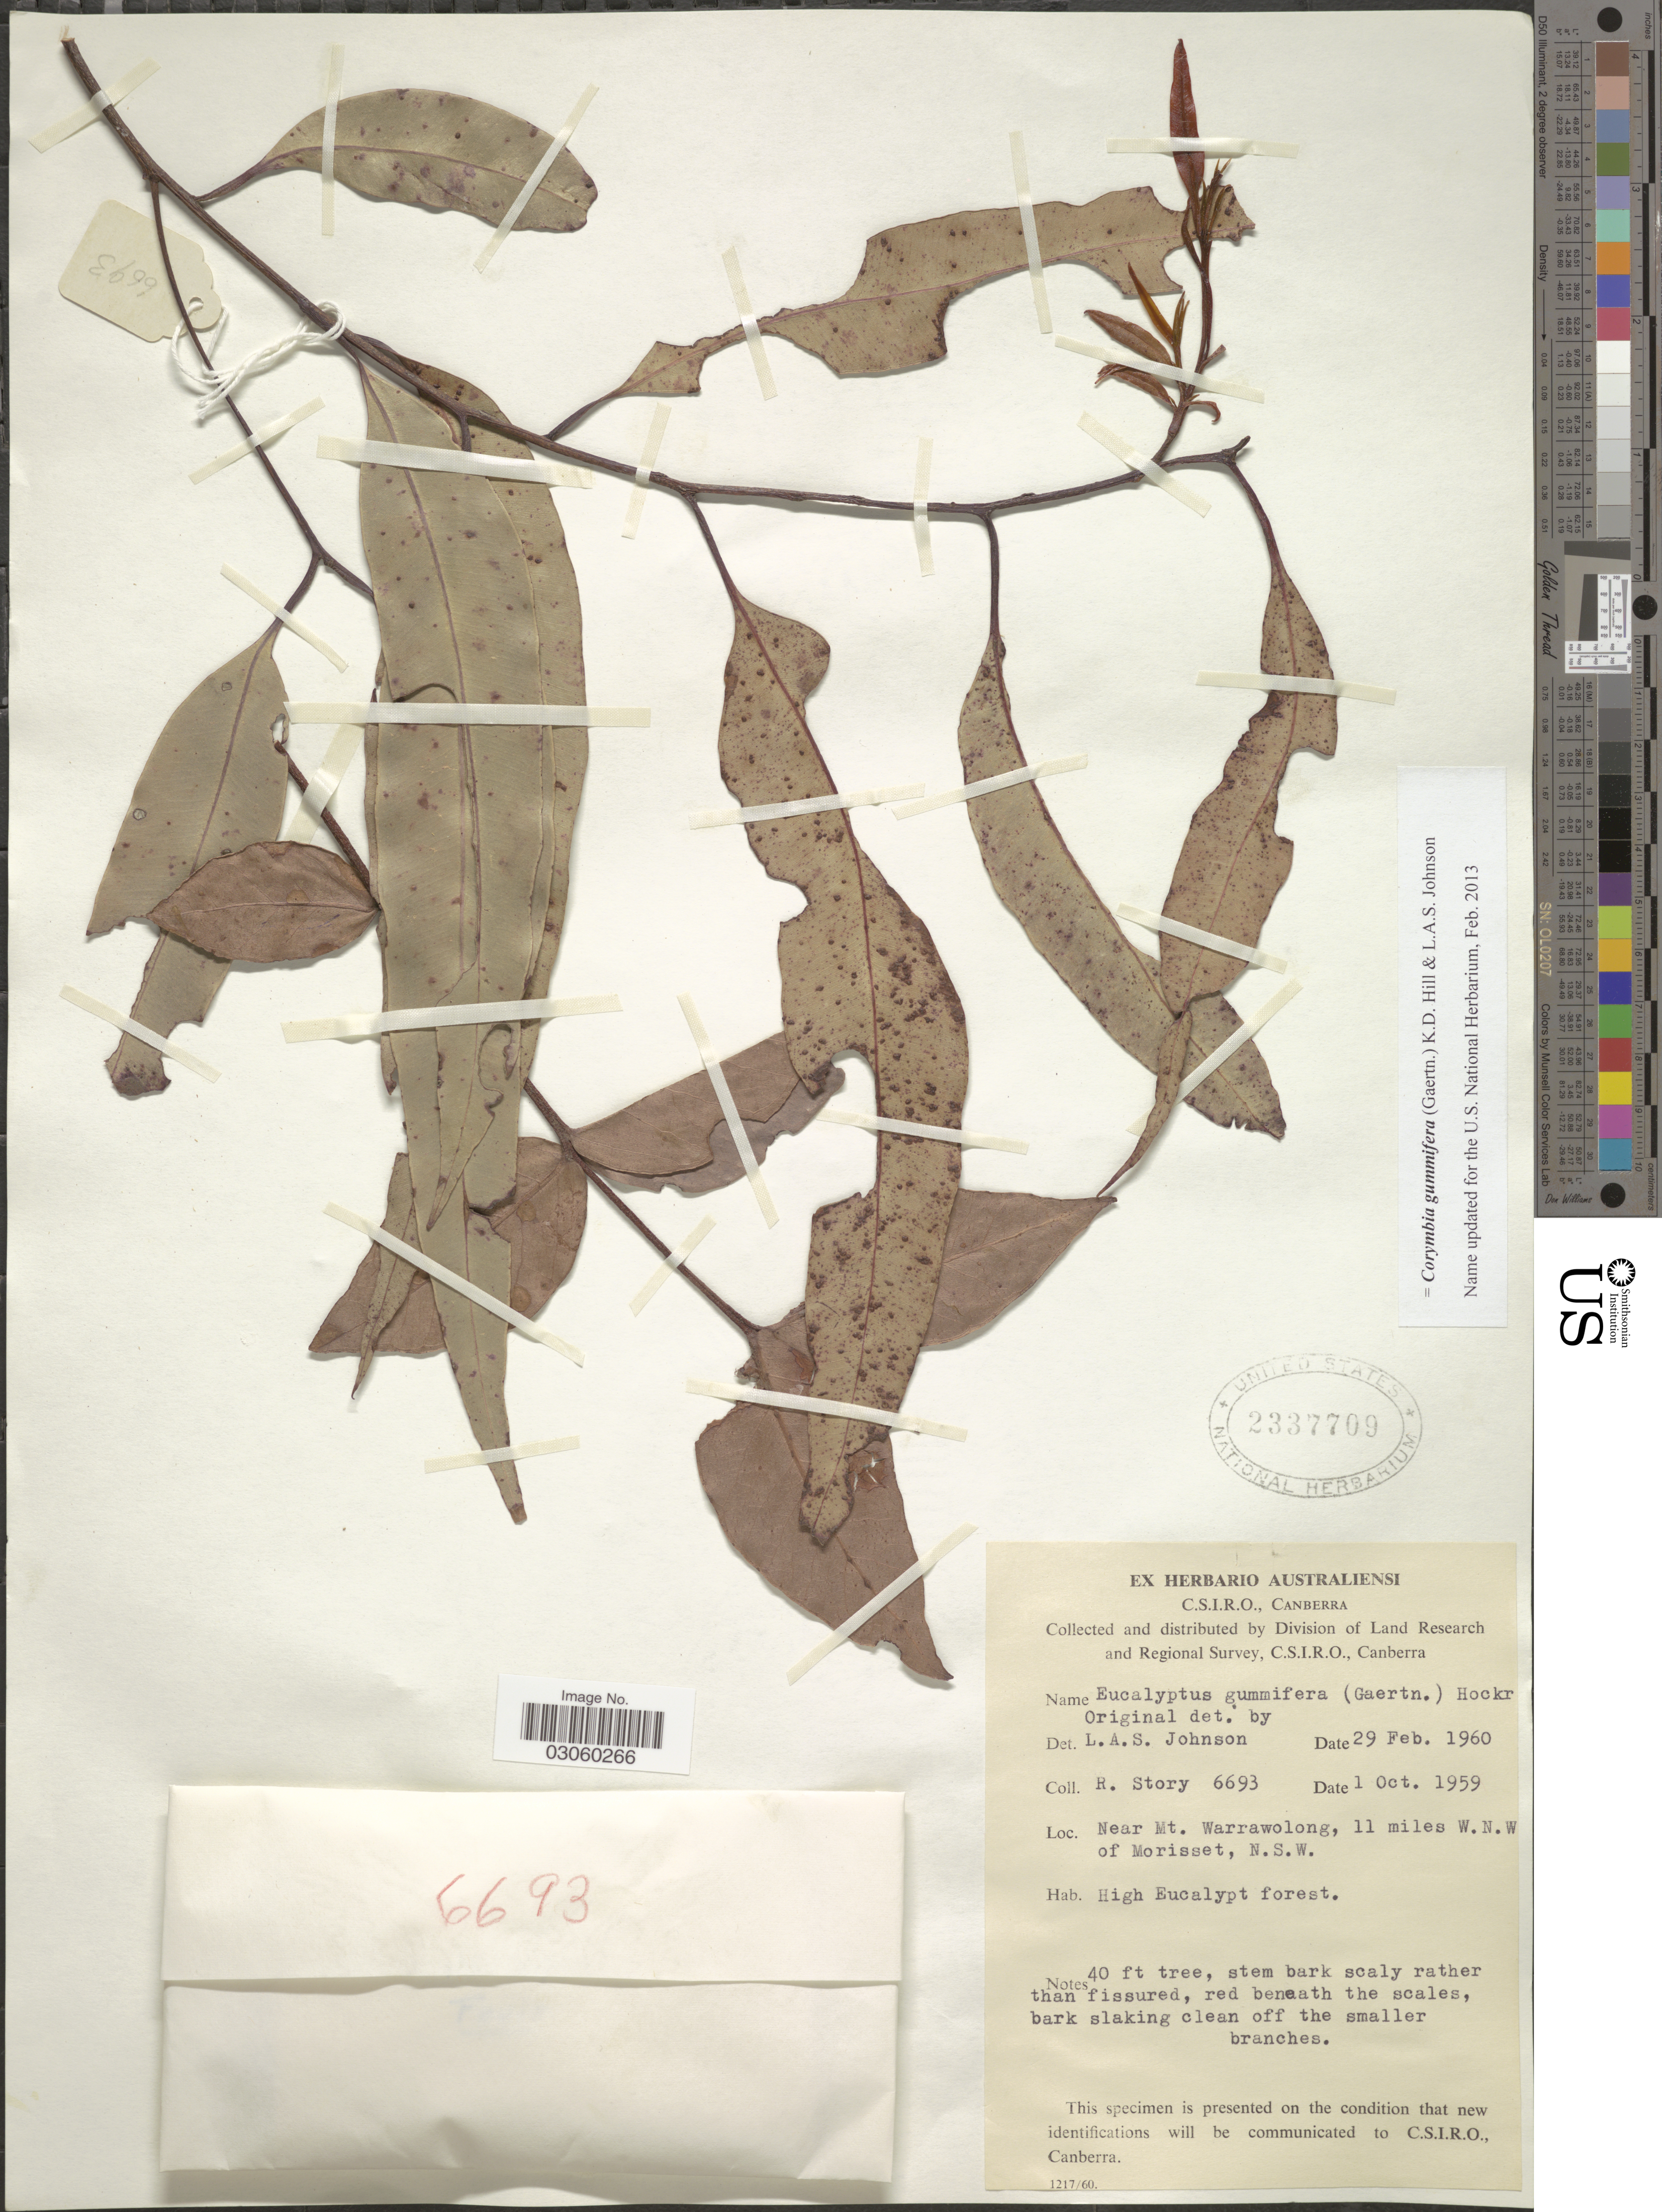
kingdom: Plantae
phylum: Tracheophyta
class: Magnoliopsida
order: Myrtales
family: Myrtaceae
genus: Corymbia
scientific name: Corymbia gummifera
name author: (Gaertn.) K.D. Hill & L.A.S. Johnson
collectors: R. Story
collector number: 6693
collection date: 1959-10-01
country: Australia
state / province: New South Wales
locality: Near Mt. Warrawolong, 11 miles W.N.W. of Morisset, N.S.W.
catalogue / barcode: US 2337709